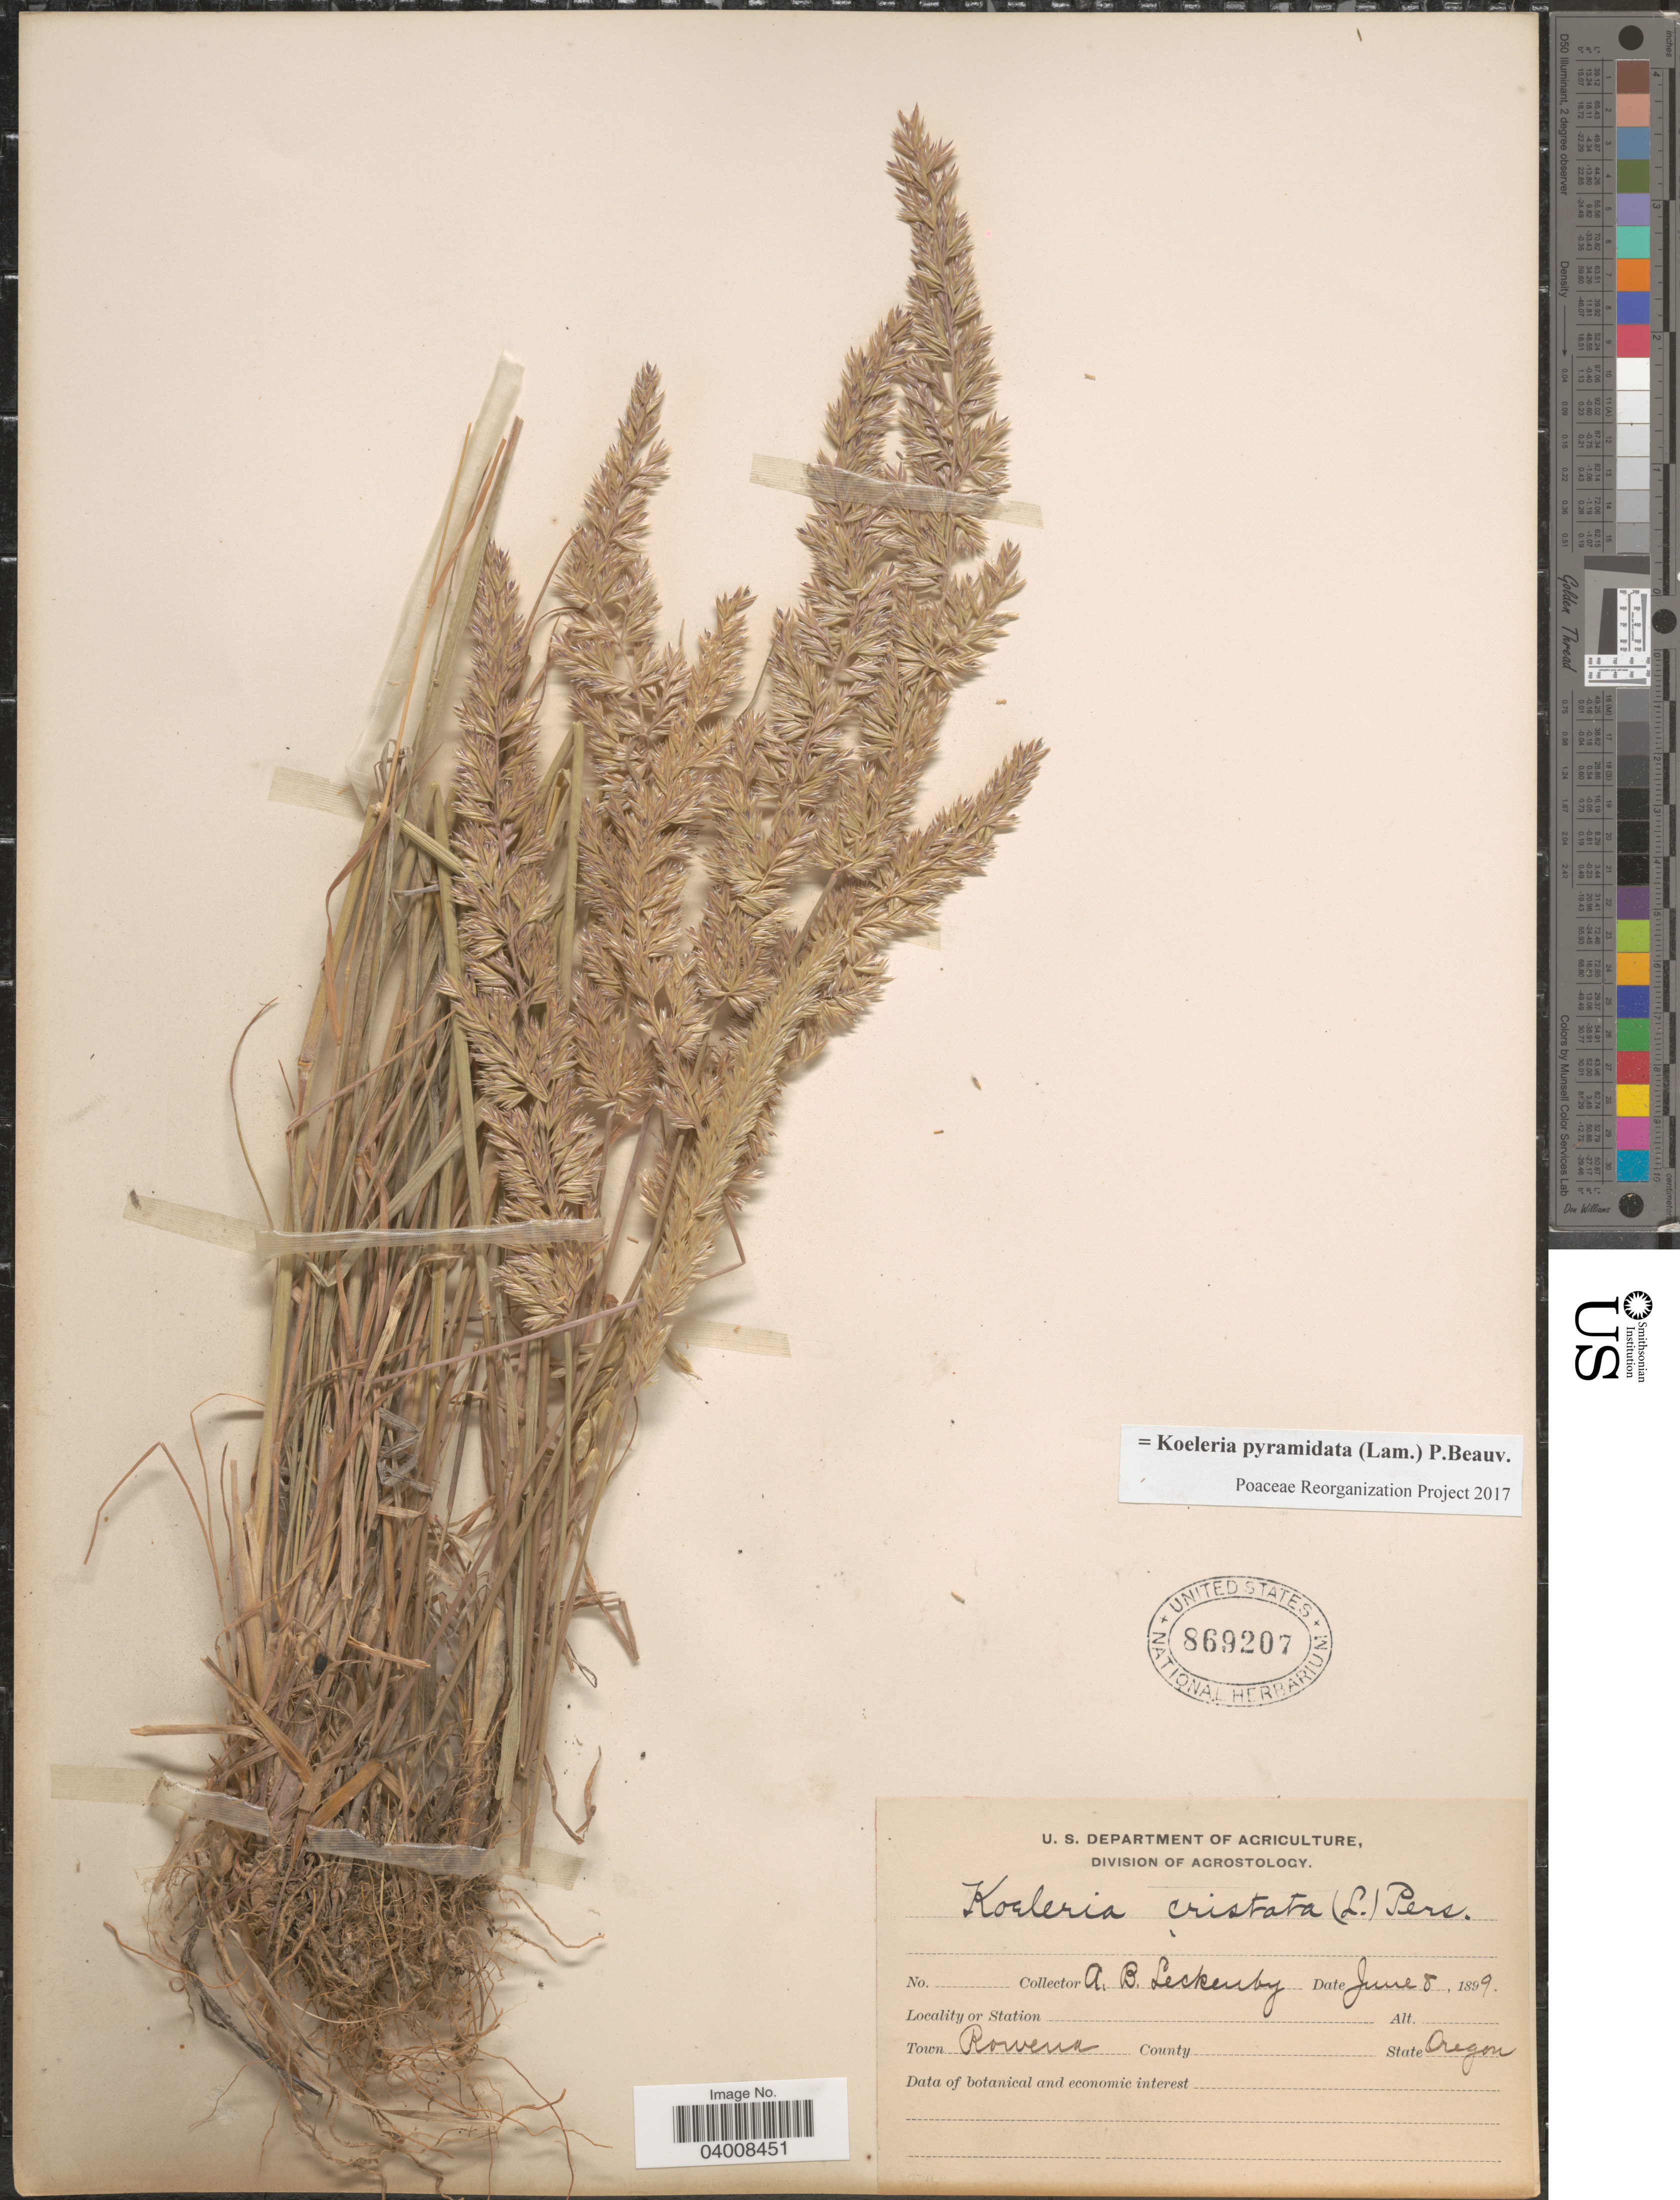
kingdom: Plantae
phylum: Tracheophyta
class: Liliopsida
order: Poales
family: Poaceae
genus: Koeleria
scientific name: Koeleria pyramidata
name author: (Lam.) P. Beauv.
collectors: A. Leckenby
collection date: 1899-06-08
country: United States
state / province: Oregon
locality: Town Rowena.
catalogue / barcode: US 869207